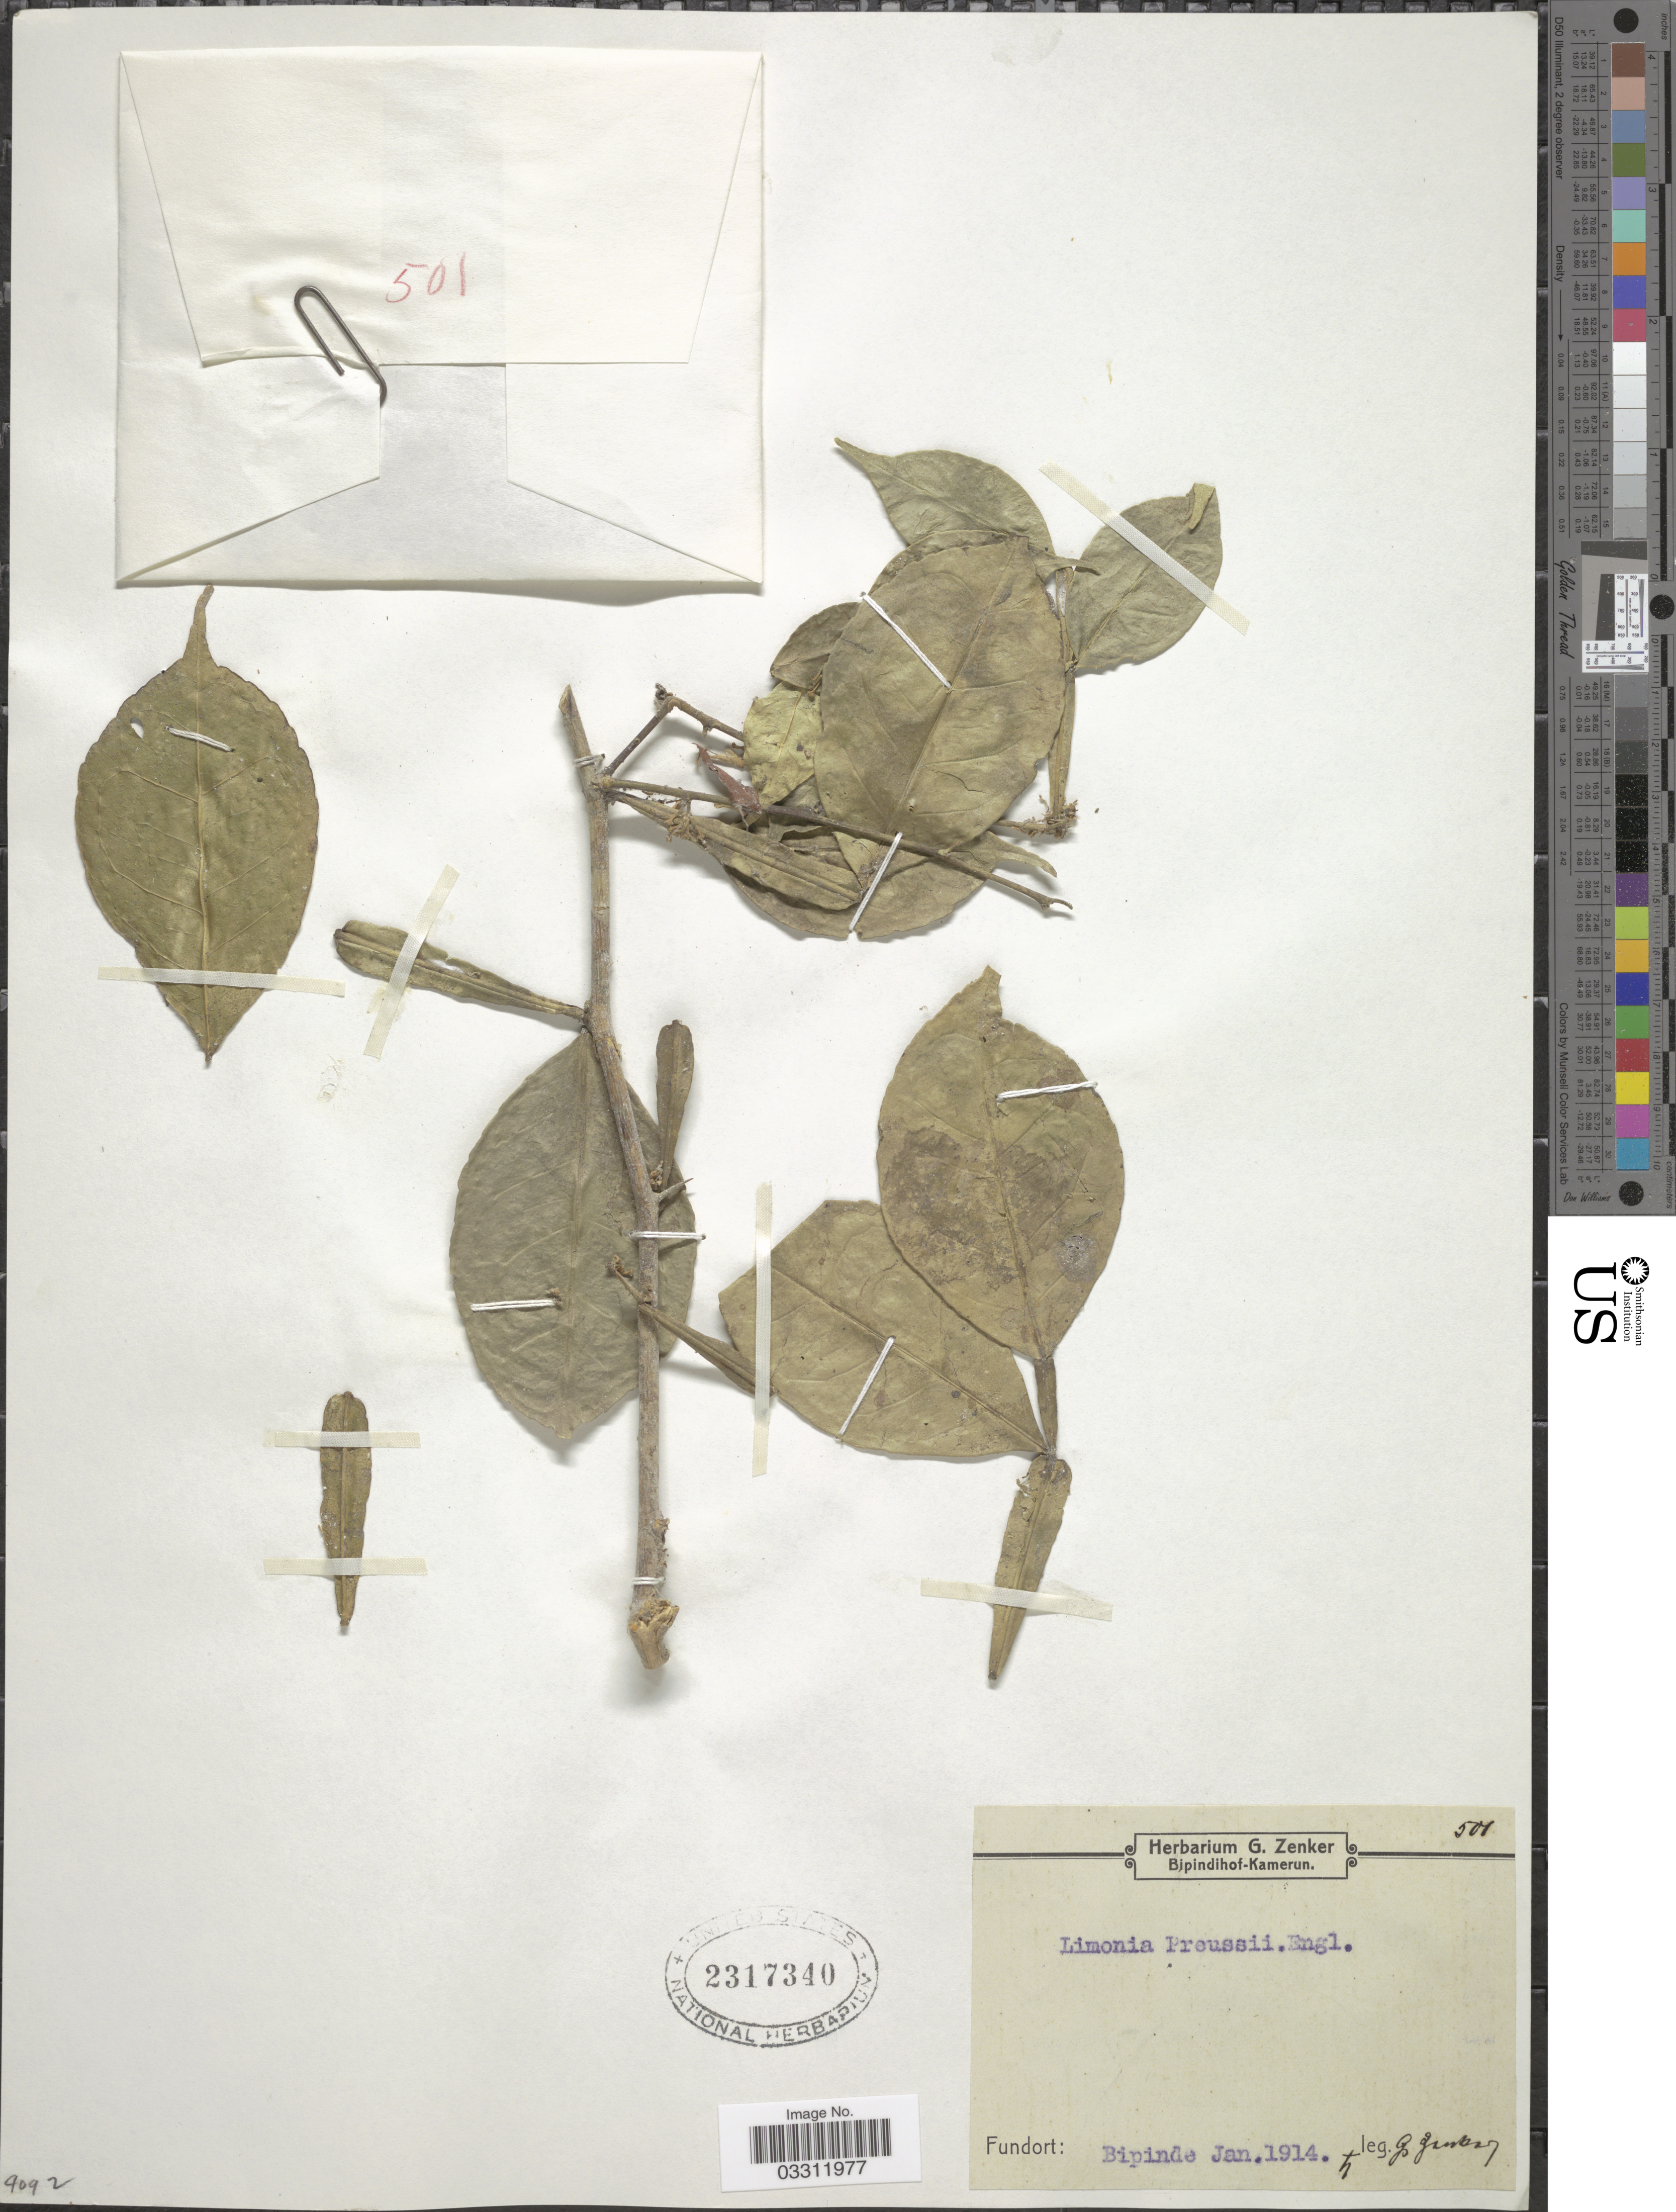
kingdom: Plantae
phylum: Tracheophyta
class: Magnoliopsida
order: Sapindales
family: Rutaceae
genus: Citropsis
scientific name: Citropsis articulata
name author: (Willd. ex Spreng.) Swingle & M. Kellerm.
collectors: G. A. Zenker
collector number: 501?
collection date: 1914-01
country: Cameroon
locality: Fundort: Bipinde.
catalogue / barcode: US 2317340